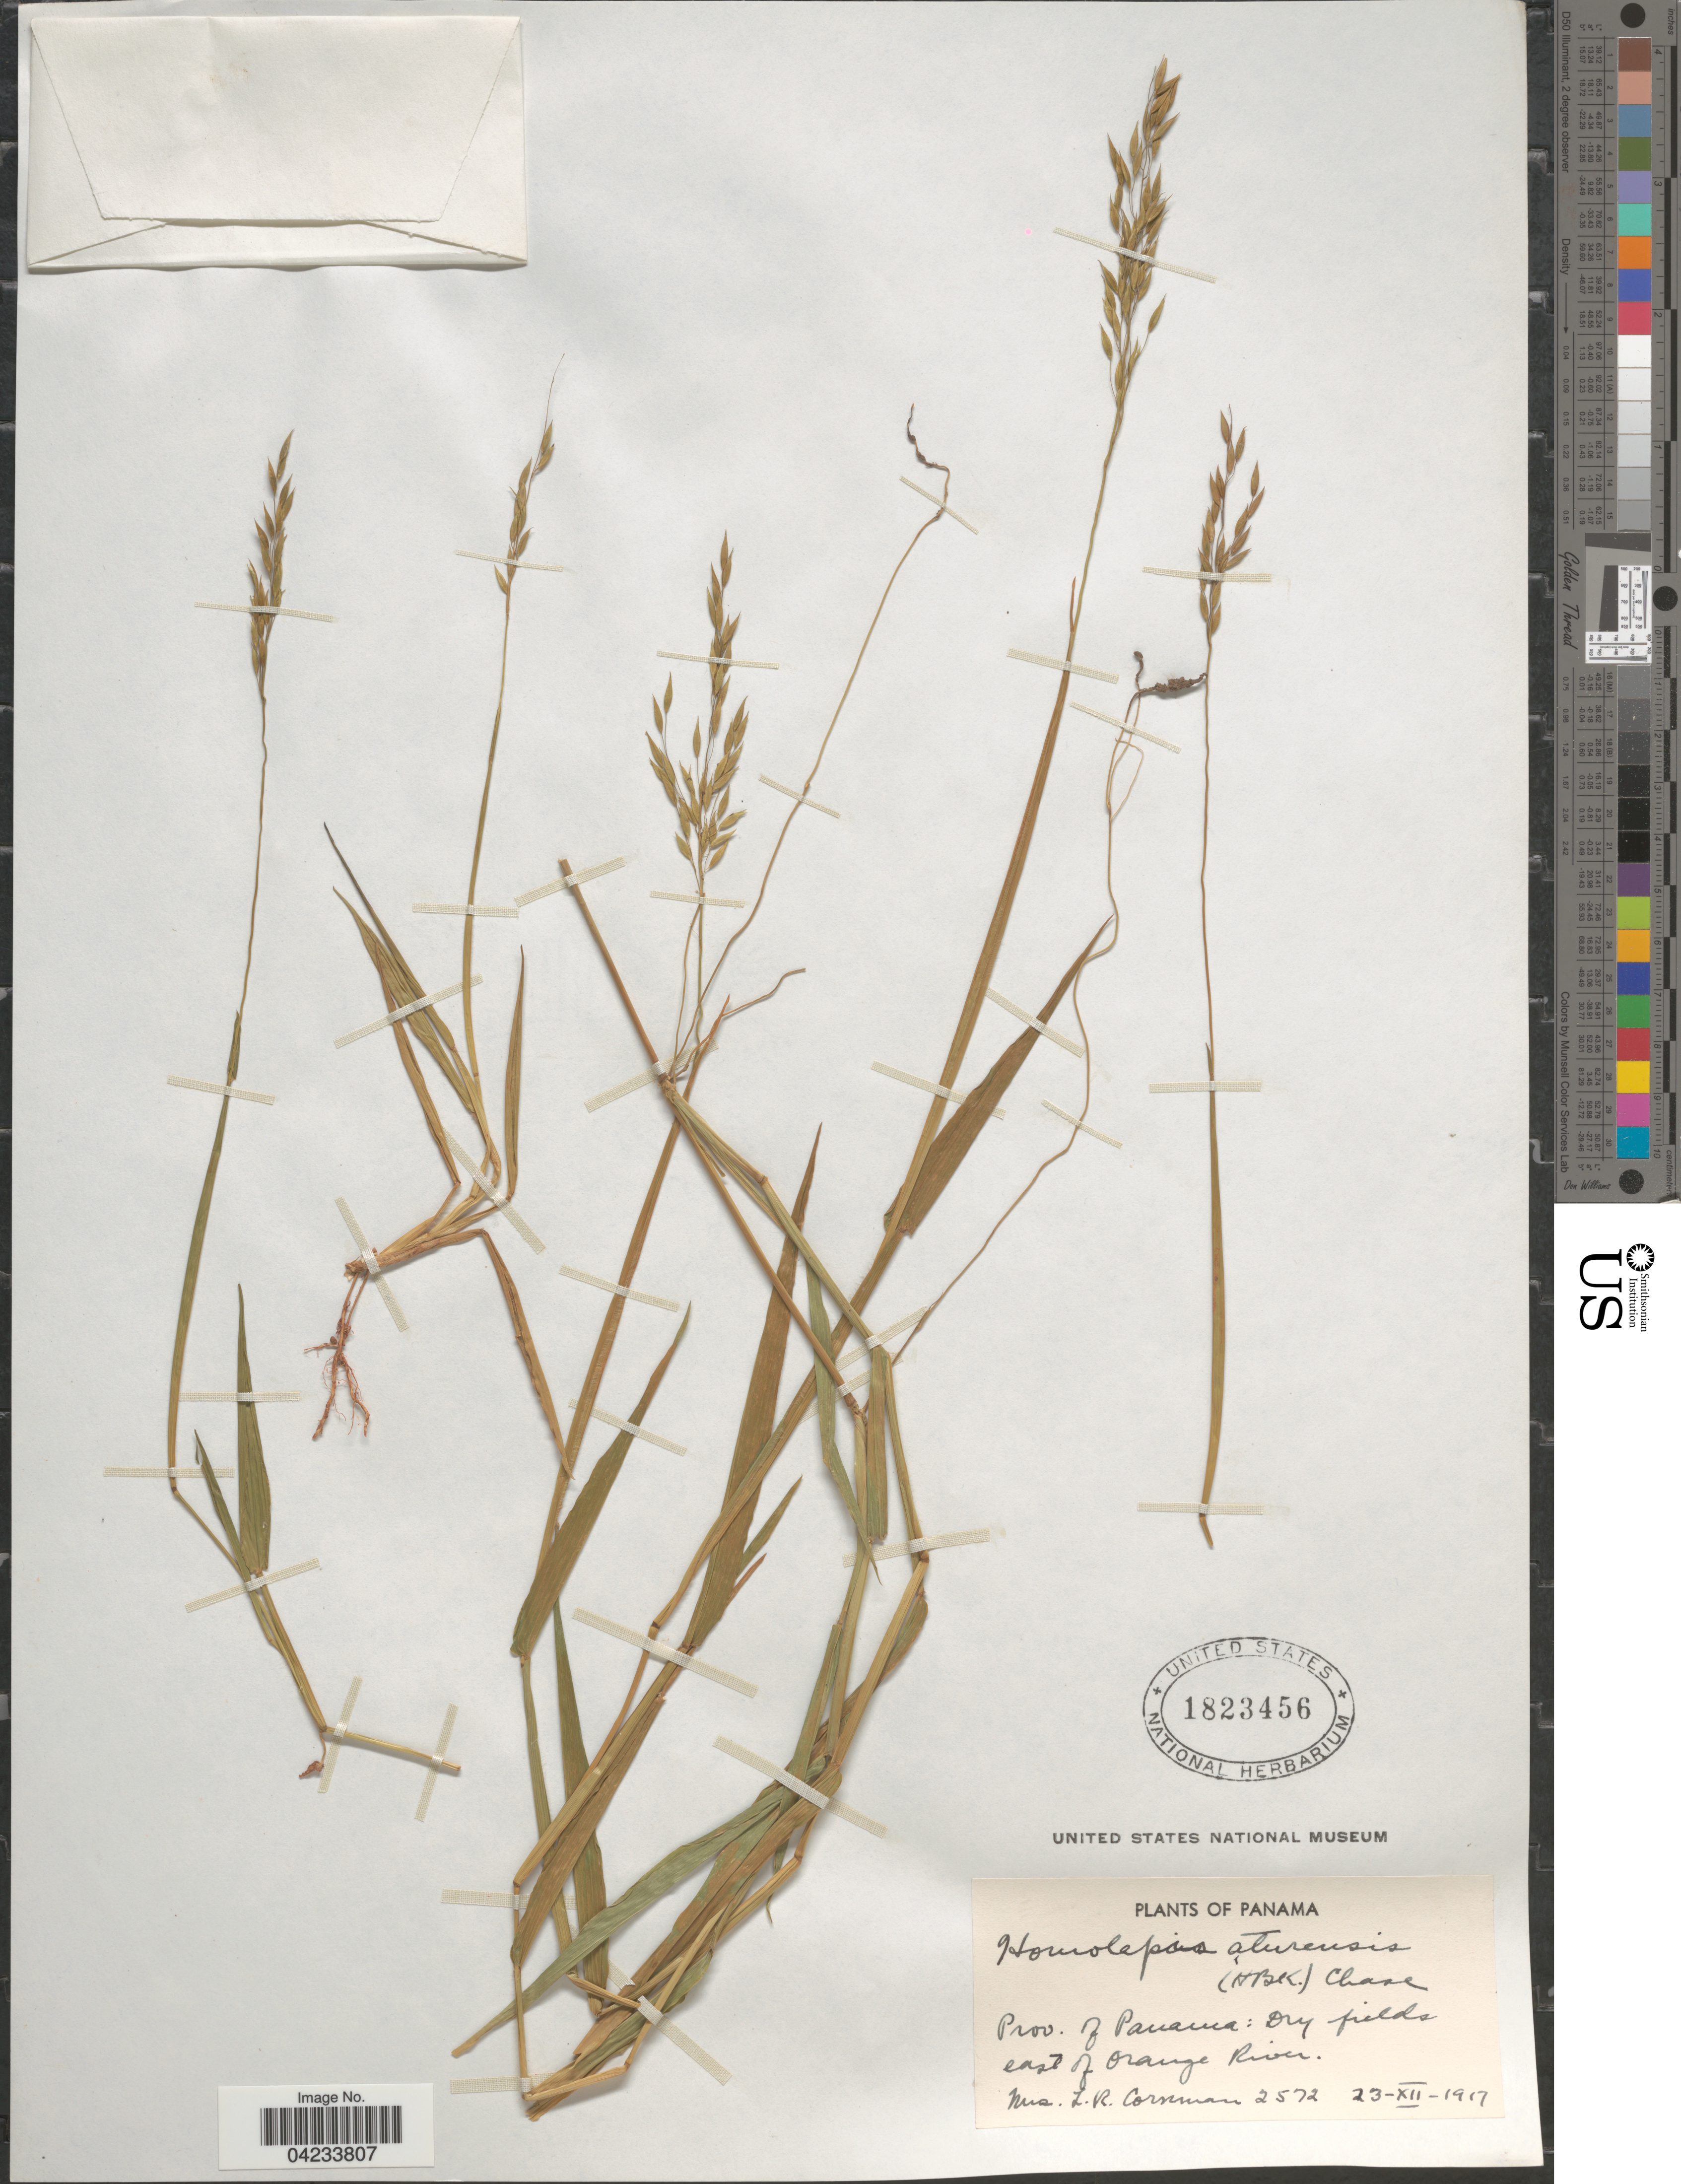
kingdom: Plantae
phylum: Tracheophyta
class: Liliopsida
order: Poales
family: Poaceae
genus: Homolepis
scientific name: Homolepis aturensis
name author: (Kunth) Chase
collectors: L. Cornman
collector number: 2572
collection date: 1917-12-23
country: Panama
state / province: Panamá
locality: Prov. of Panama: Dry fields east of Orange River.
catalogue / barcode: US 1823456